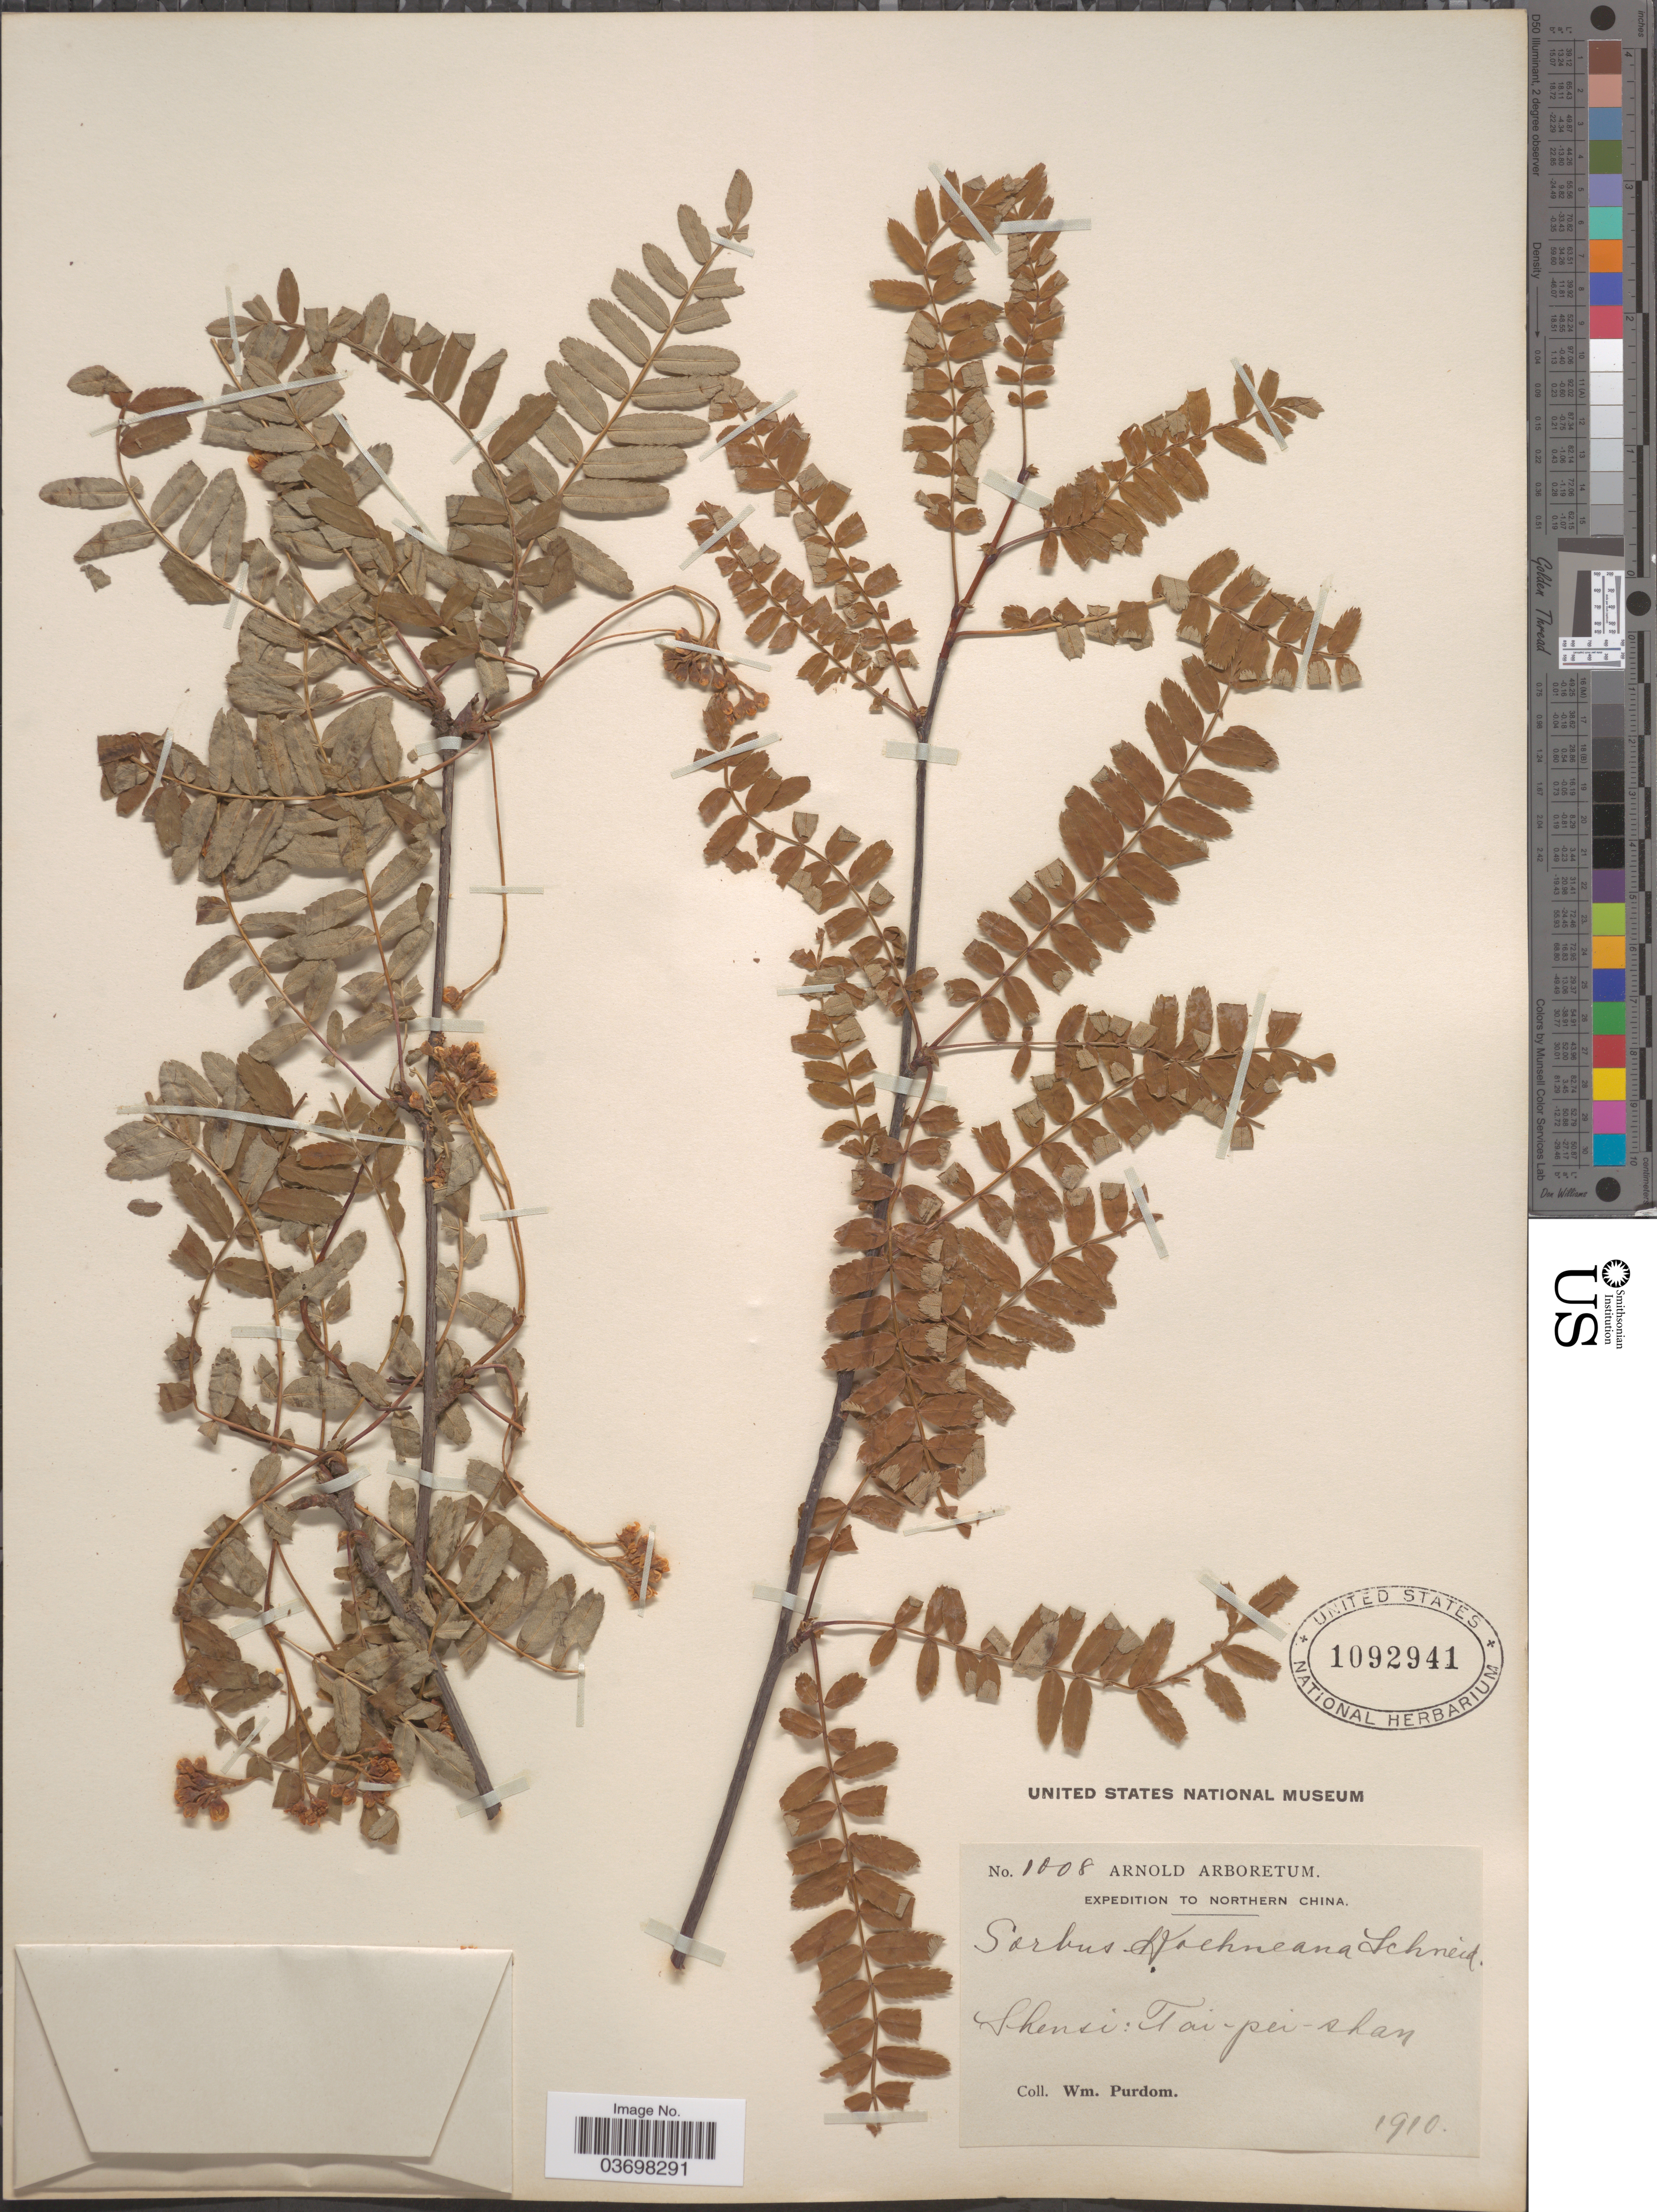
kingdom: Plantae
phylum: Tracheophyta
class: Magnoliopsida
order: Rosales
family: Rosaceae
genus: Sorbus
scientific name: Sorbus koehneana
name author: C.K. Schneid.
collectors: W. Purdom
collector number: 1008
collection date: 1910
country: China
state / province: Shaanxi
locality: Northern China. Shensi: Tai-pei-shan.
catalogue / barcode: US 1092941